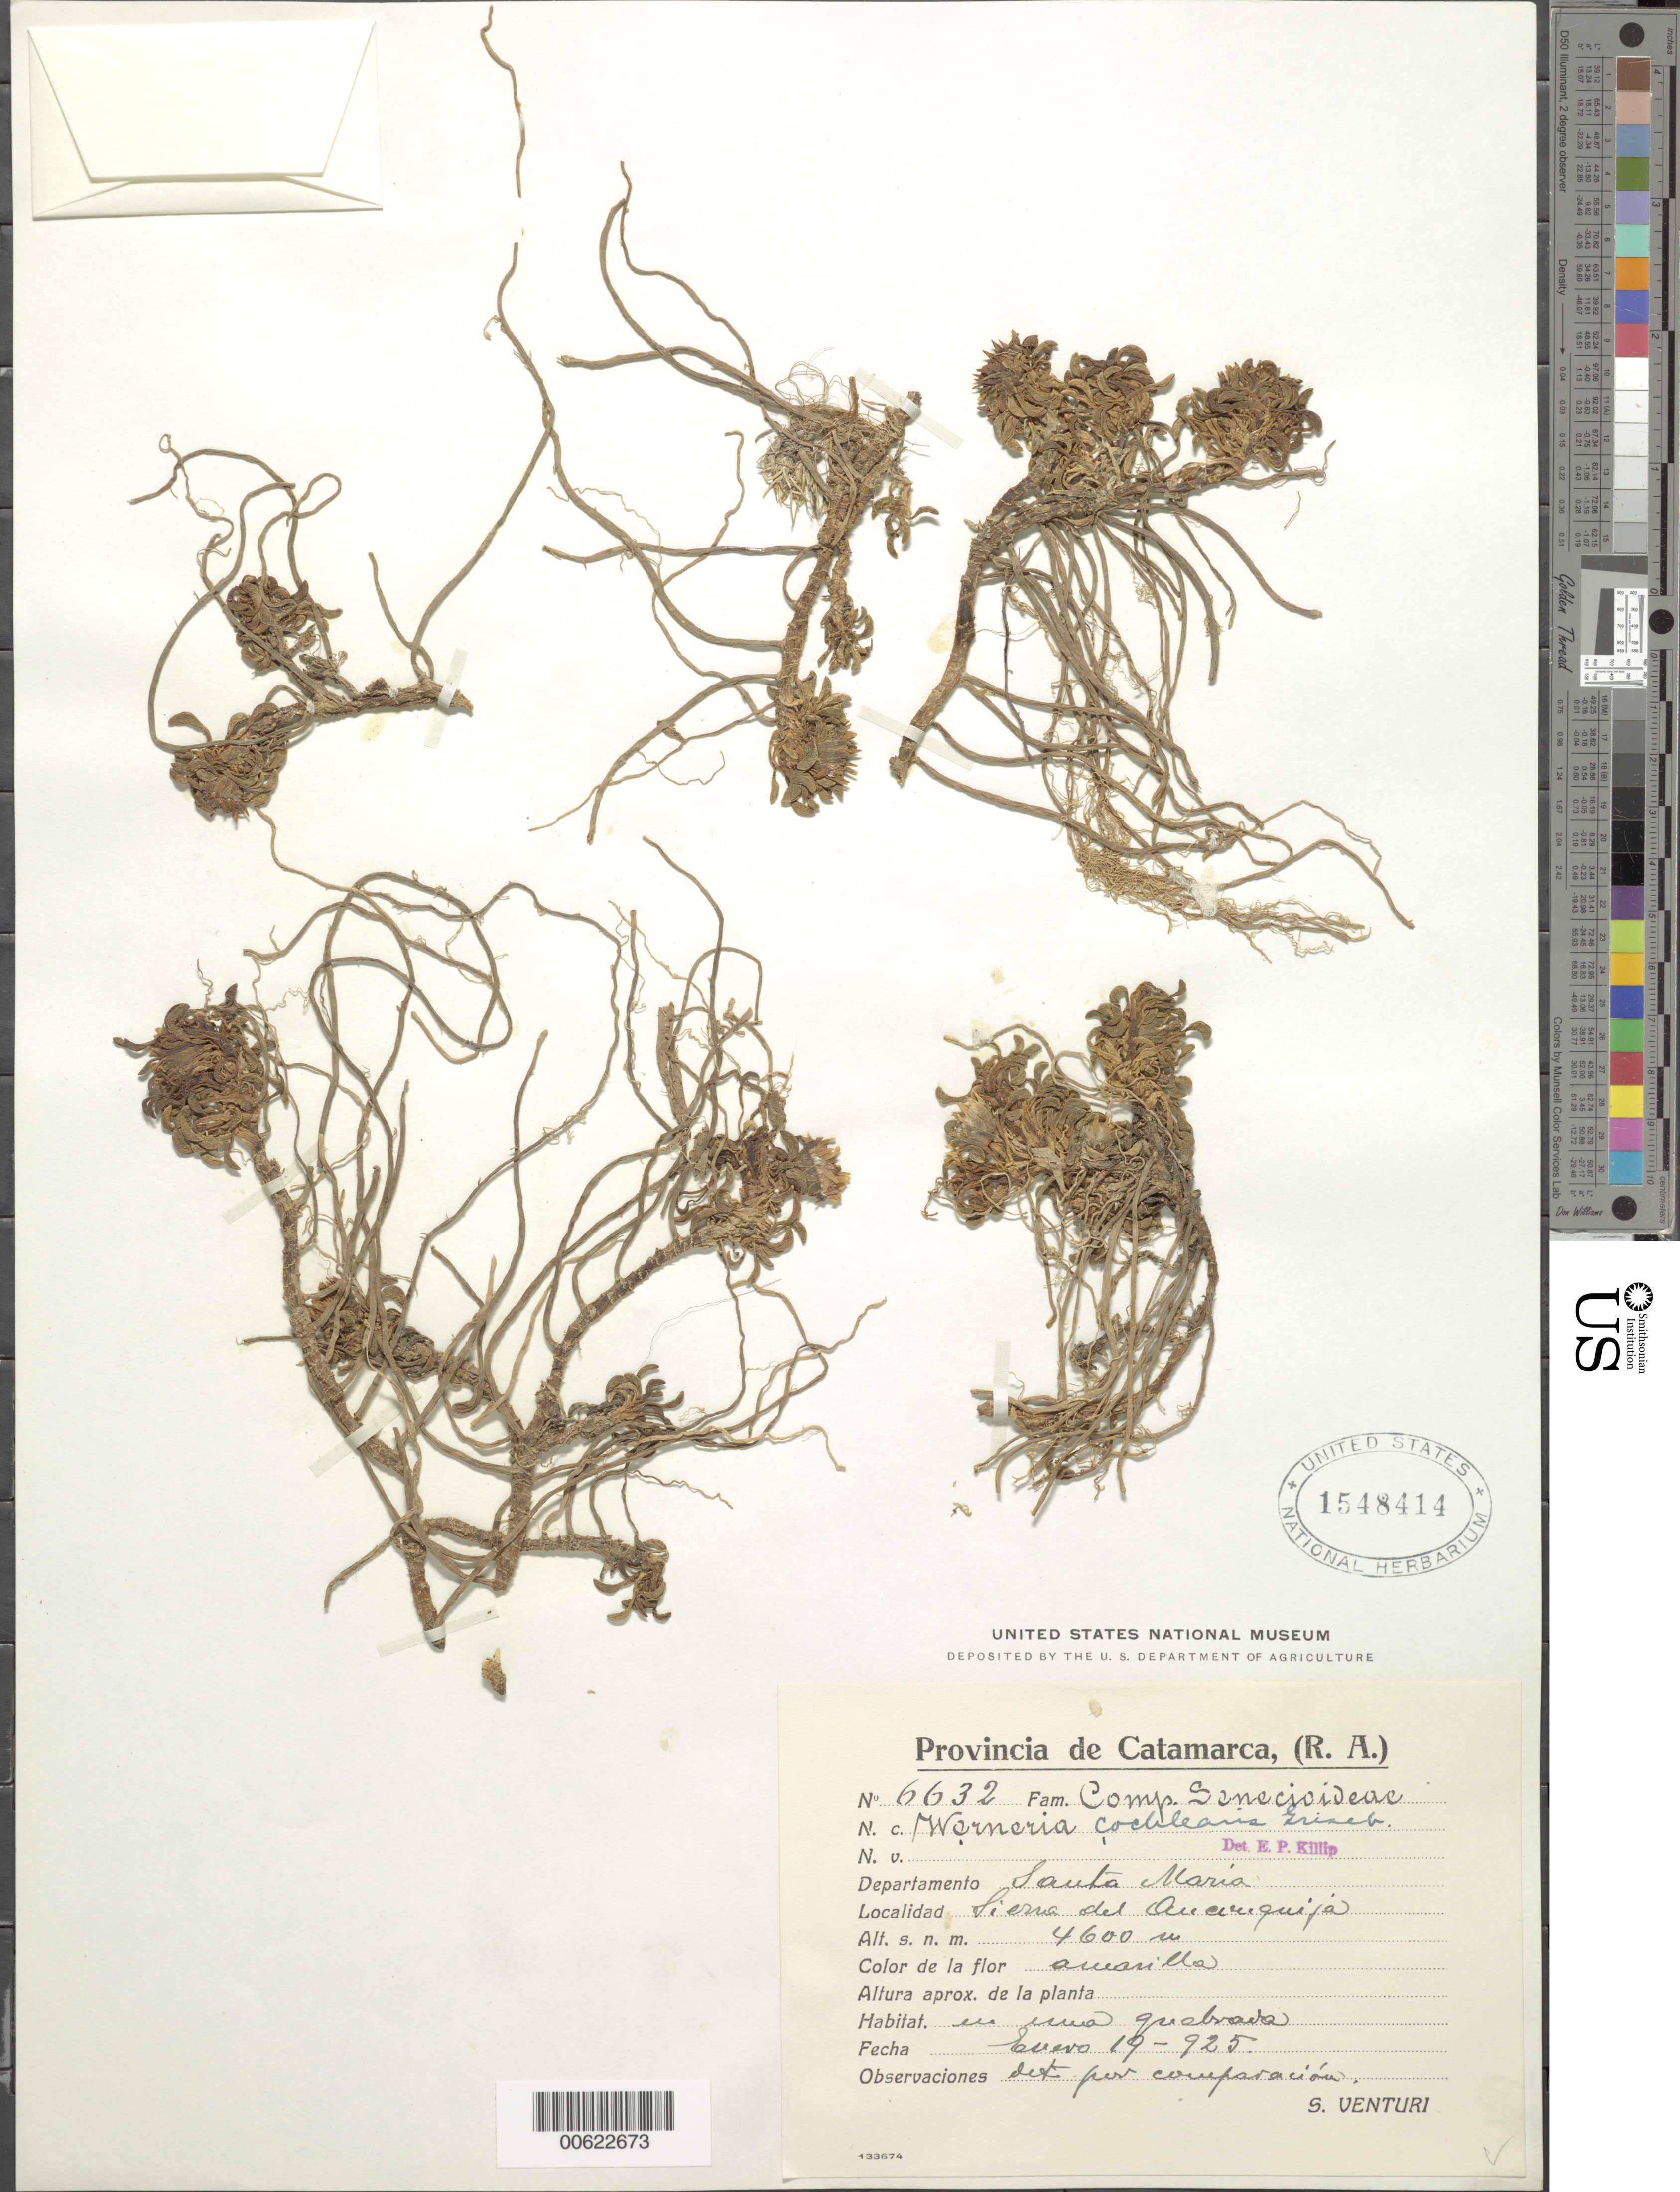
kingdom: Plantae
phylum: Tracheophyta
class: Magnoliopsida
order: Asterales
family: Asteraceae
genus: Werneria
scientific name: Werneria cochlearis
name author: Griseb.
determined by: Calvo, Joel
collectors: S. Venturi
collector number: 6632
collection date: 1925-01-19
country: Argentina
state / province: Catamarca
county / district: Santa Maria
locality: Sierra del Anconquija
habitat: Quebrado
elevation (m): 4600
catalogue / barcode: US 1548414